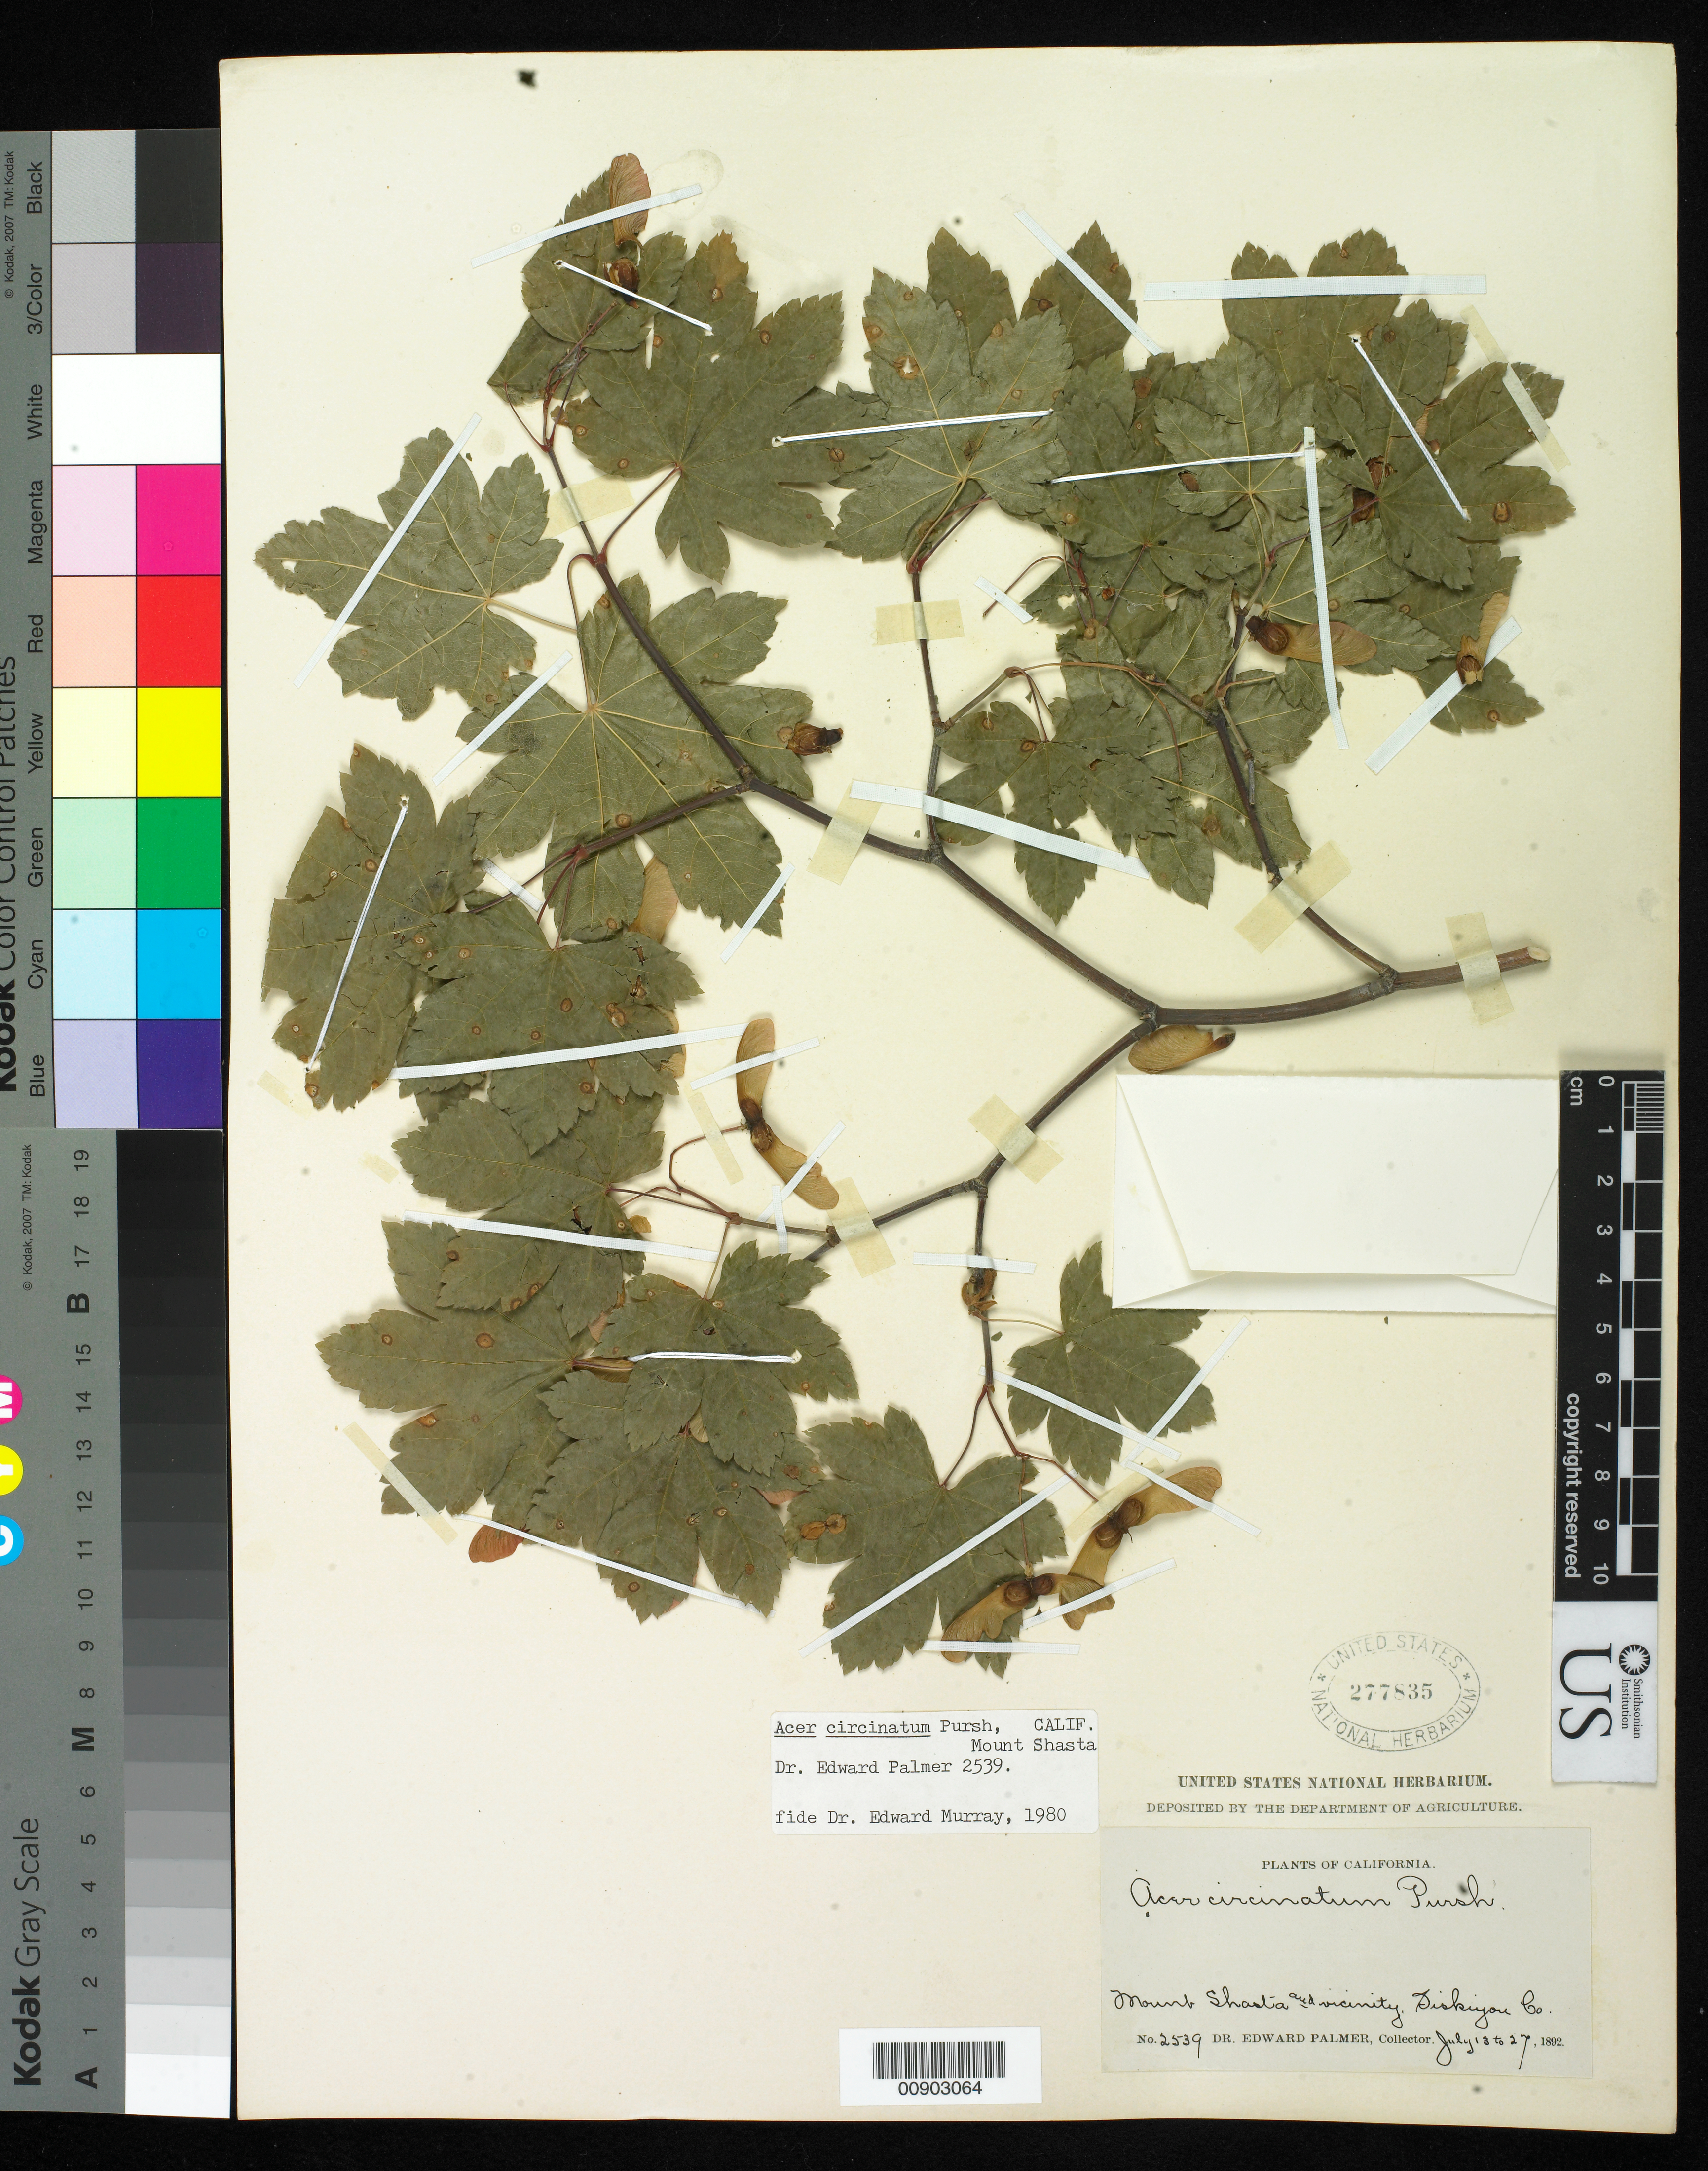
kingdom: Plantae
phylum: Tracheophyta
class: Magnoliopsida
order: Sapindales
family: Sapindaceae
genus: Acer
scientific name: Acer circinatum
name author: Pursh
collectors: E. Palmer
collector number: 2539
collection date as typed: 13 Jul 1892 to 27 Jul 1892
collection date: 1892-07-13/1892-07-27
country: United States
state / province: California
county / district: Siskiyou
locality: Mount Shasta and vicinity, Siskiyou County, California.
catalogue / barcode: US 277835